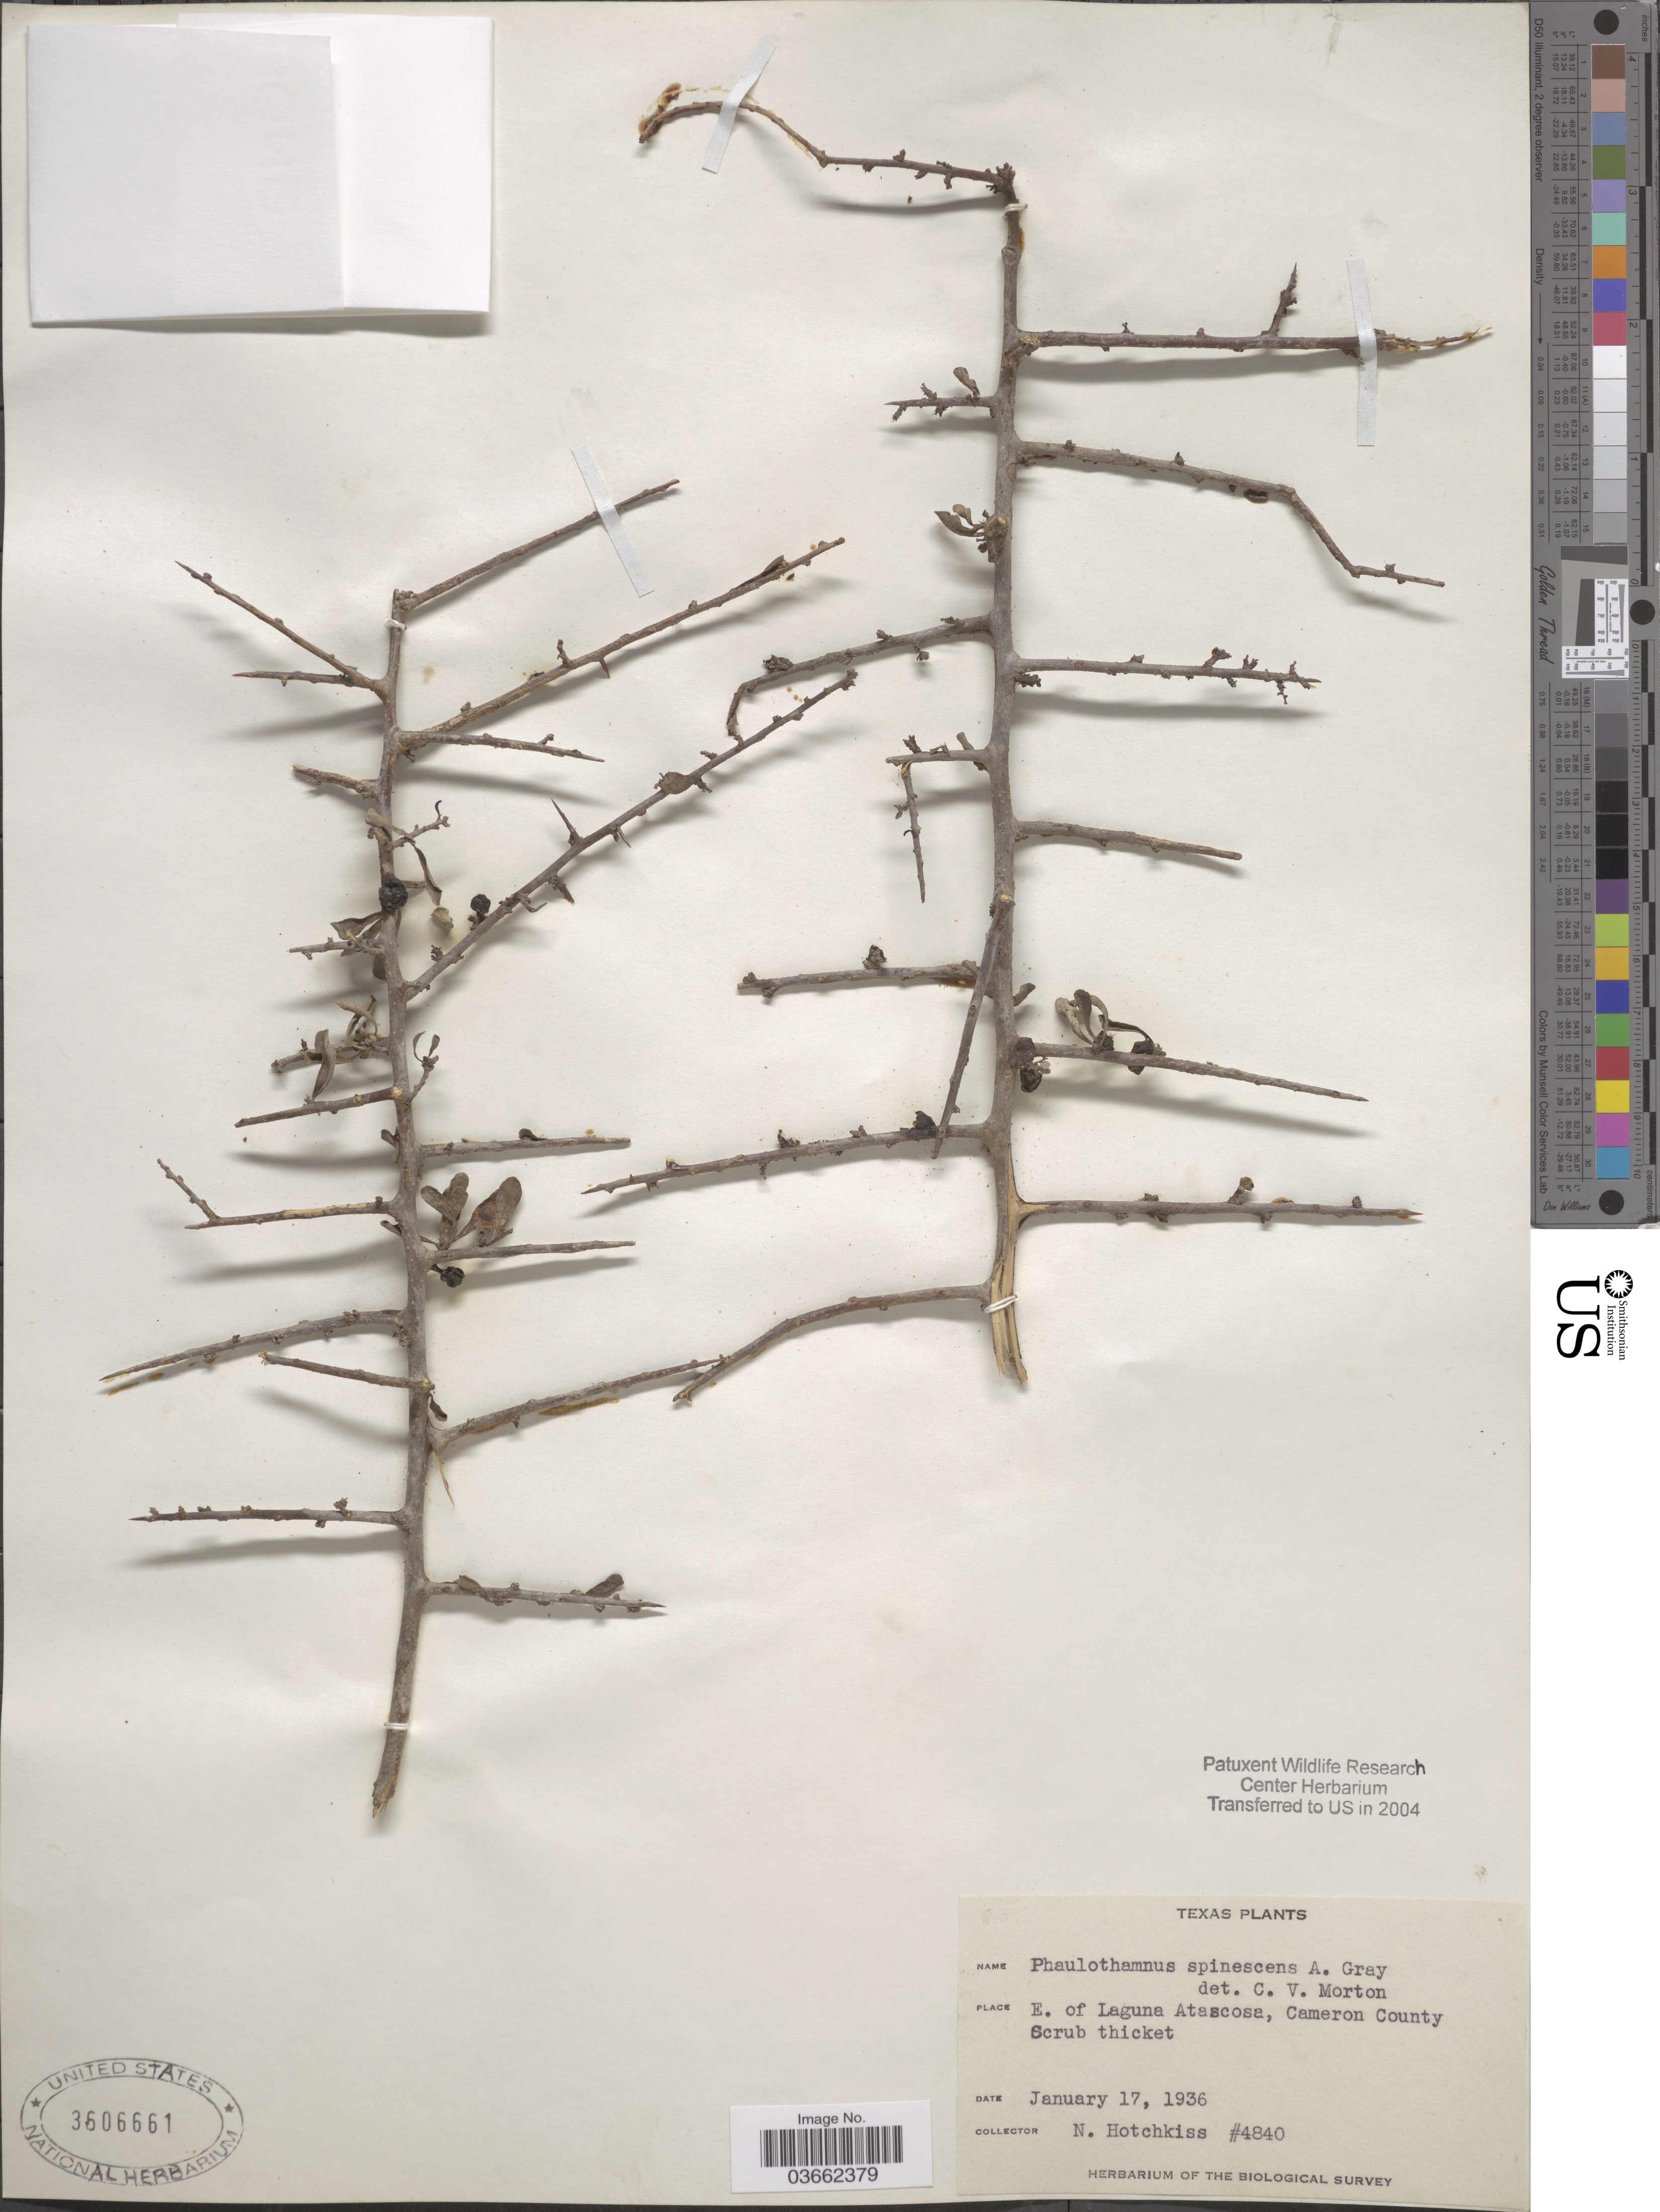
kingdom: Plantae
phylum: Tracheophyta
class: Magnoliopsida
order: Caryophyllales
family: Achatocarpaceae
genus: Phaulothamnus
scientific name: Phaulothamnus sp.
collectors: N. Hotchkiss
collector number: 4840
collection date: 1936-01-17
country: United States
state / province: Texas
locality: E. of Laguna Atascosa, Cameron County.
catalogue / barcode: US 3606661